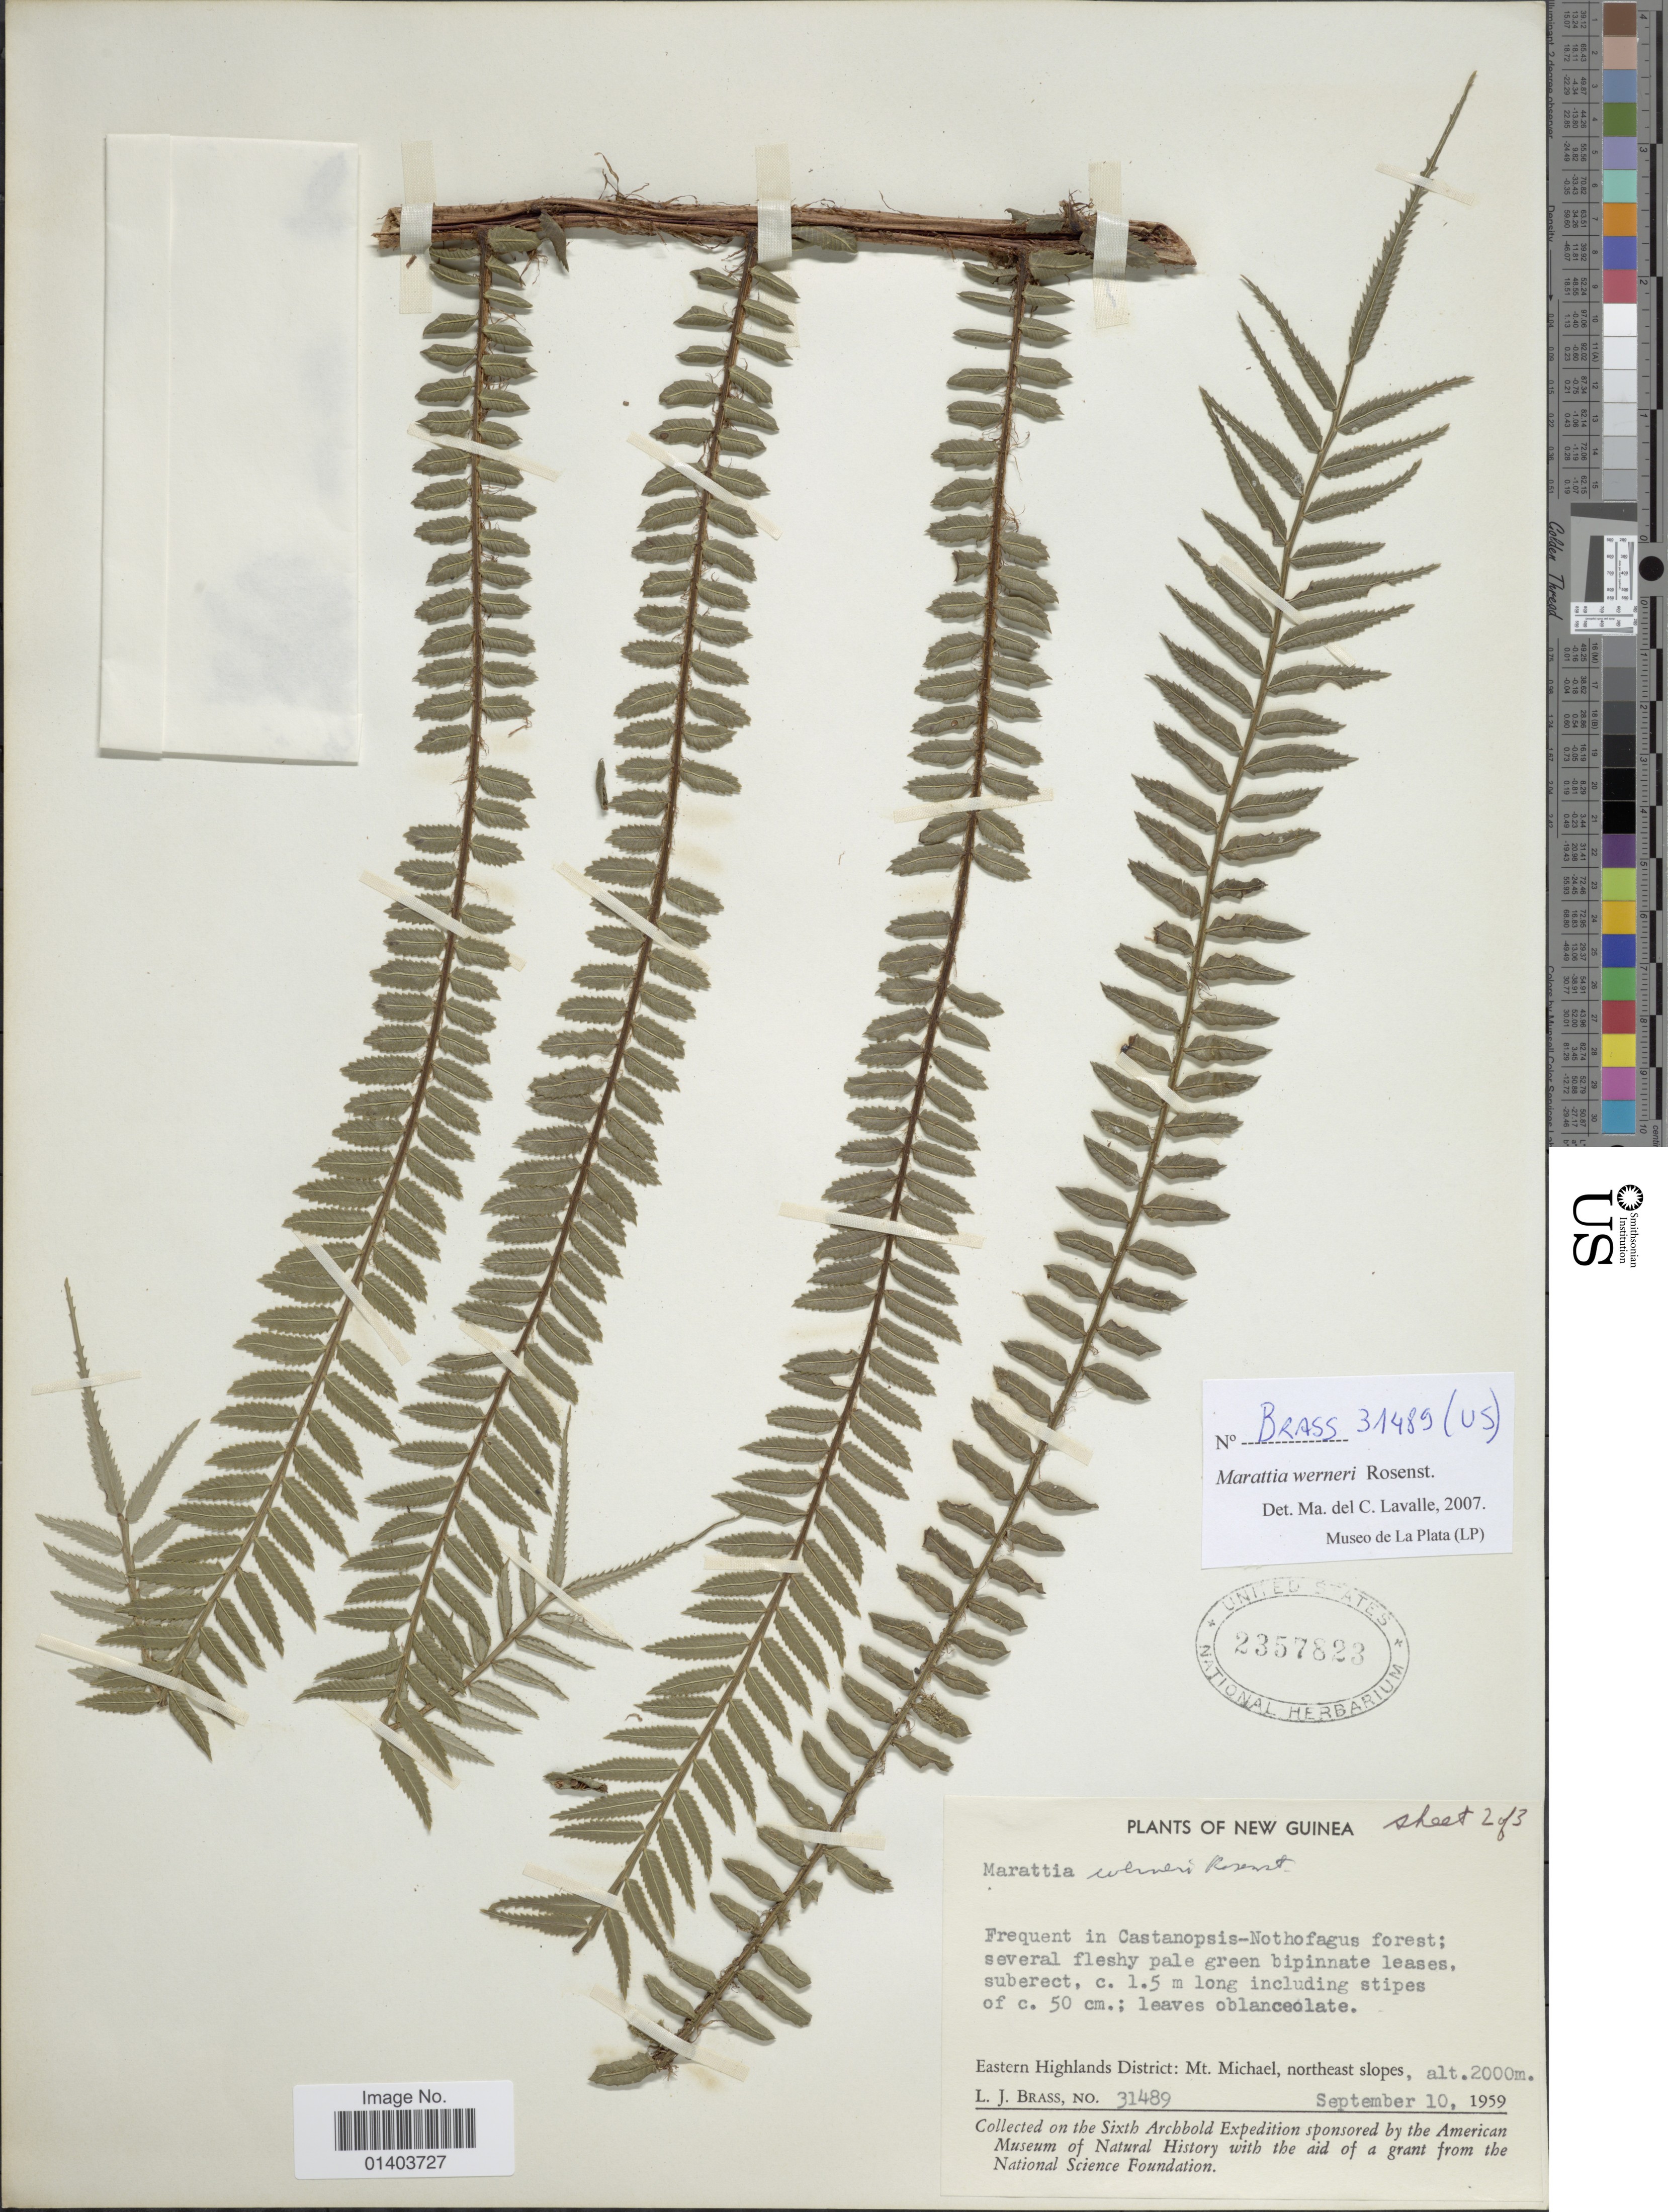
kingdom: Plantae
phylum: Tracheophyta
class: Polypodiopsida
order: Marattiales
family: Marattiaceae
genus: Ptisana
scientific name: Ptisana melanesica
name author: (Kuhn) Murdock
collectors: L. J. Brass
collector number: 31489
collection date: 1959-09-10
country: Papua New Guinea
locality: New Guinea, Eastern Highlands District: Mt Michael, northeast slopes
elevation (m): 2000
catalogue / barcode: US 2357823